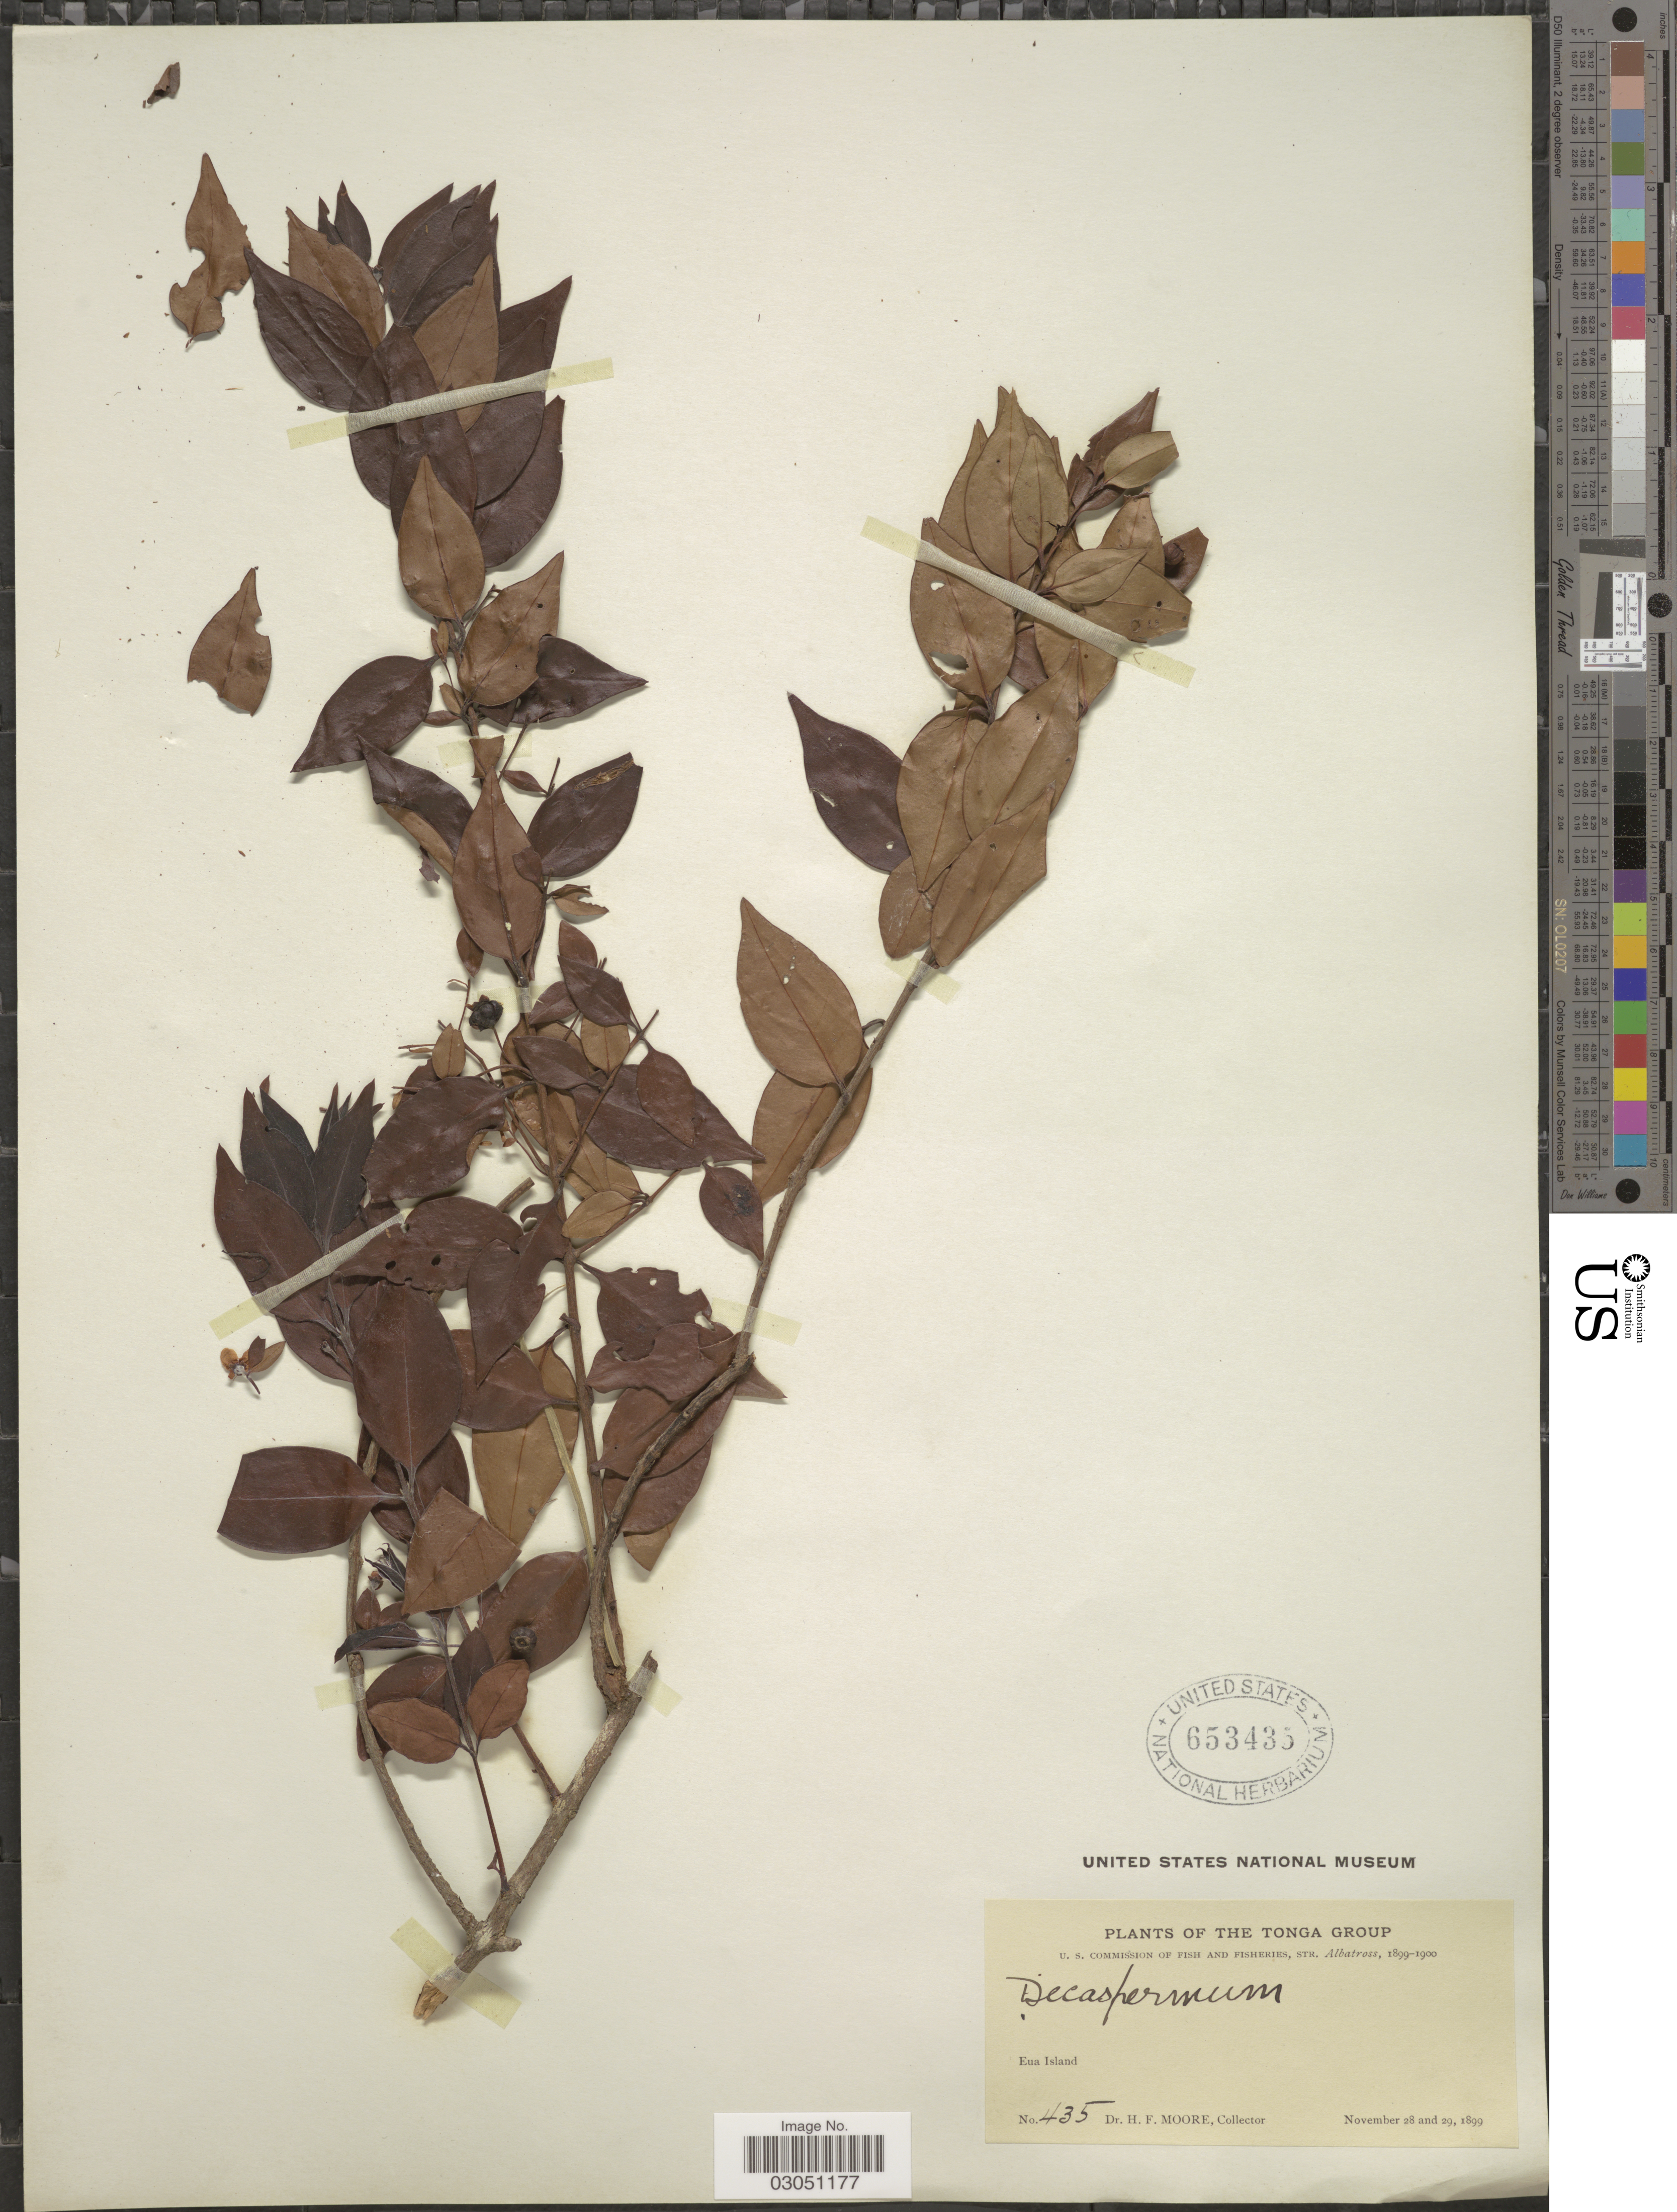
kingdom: Plantae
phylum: Tracheophyta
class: Magnoliopsida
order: Myrtales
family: Myrtaceae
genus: Decaspermum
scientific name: Decaspermum sp.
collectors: H. F. Moore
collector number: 435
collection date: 1899-11-28/1899-11-29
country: Tonga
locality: The Tonga Group. Eua Island.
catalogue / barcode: US 653435